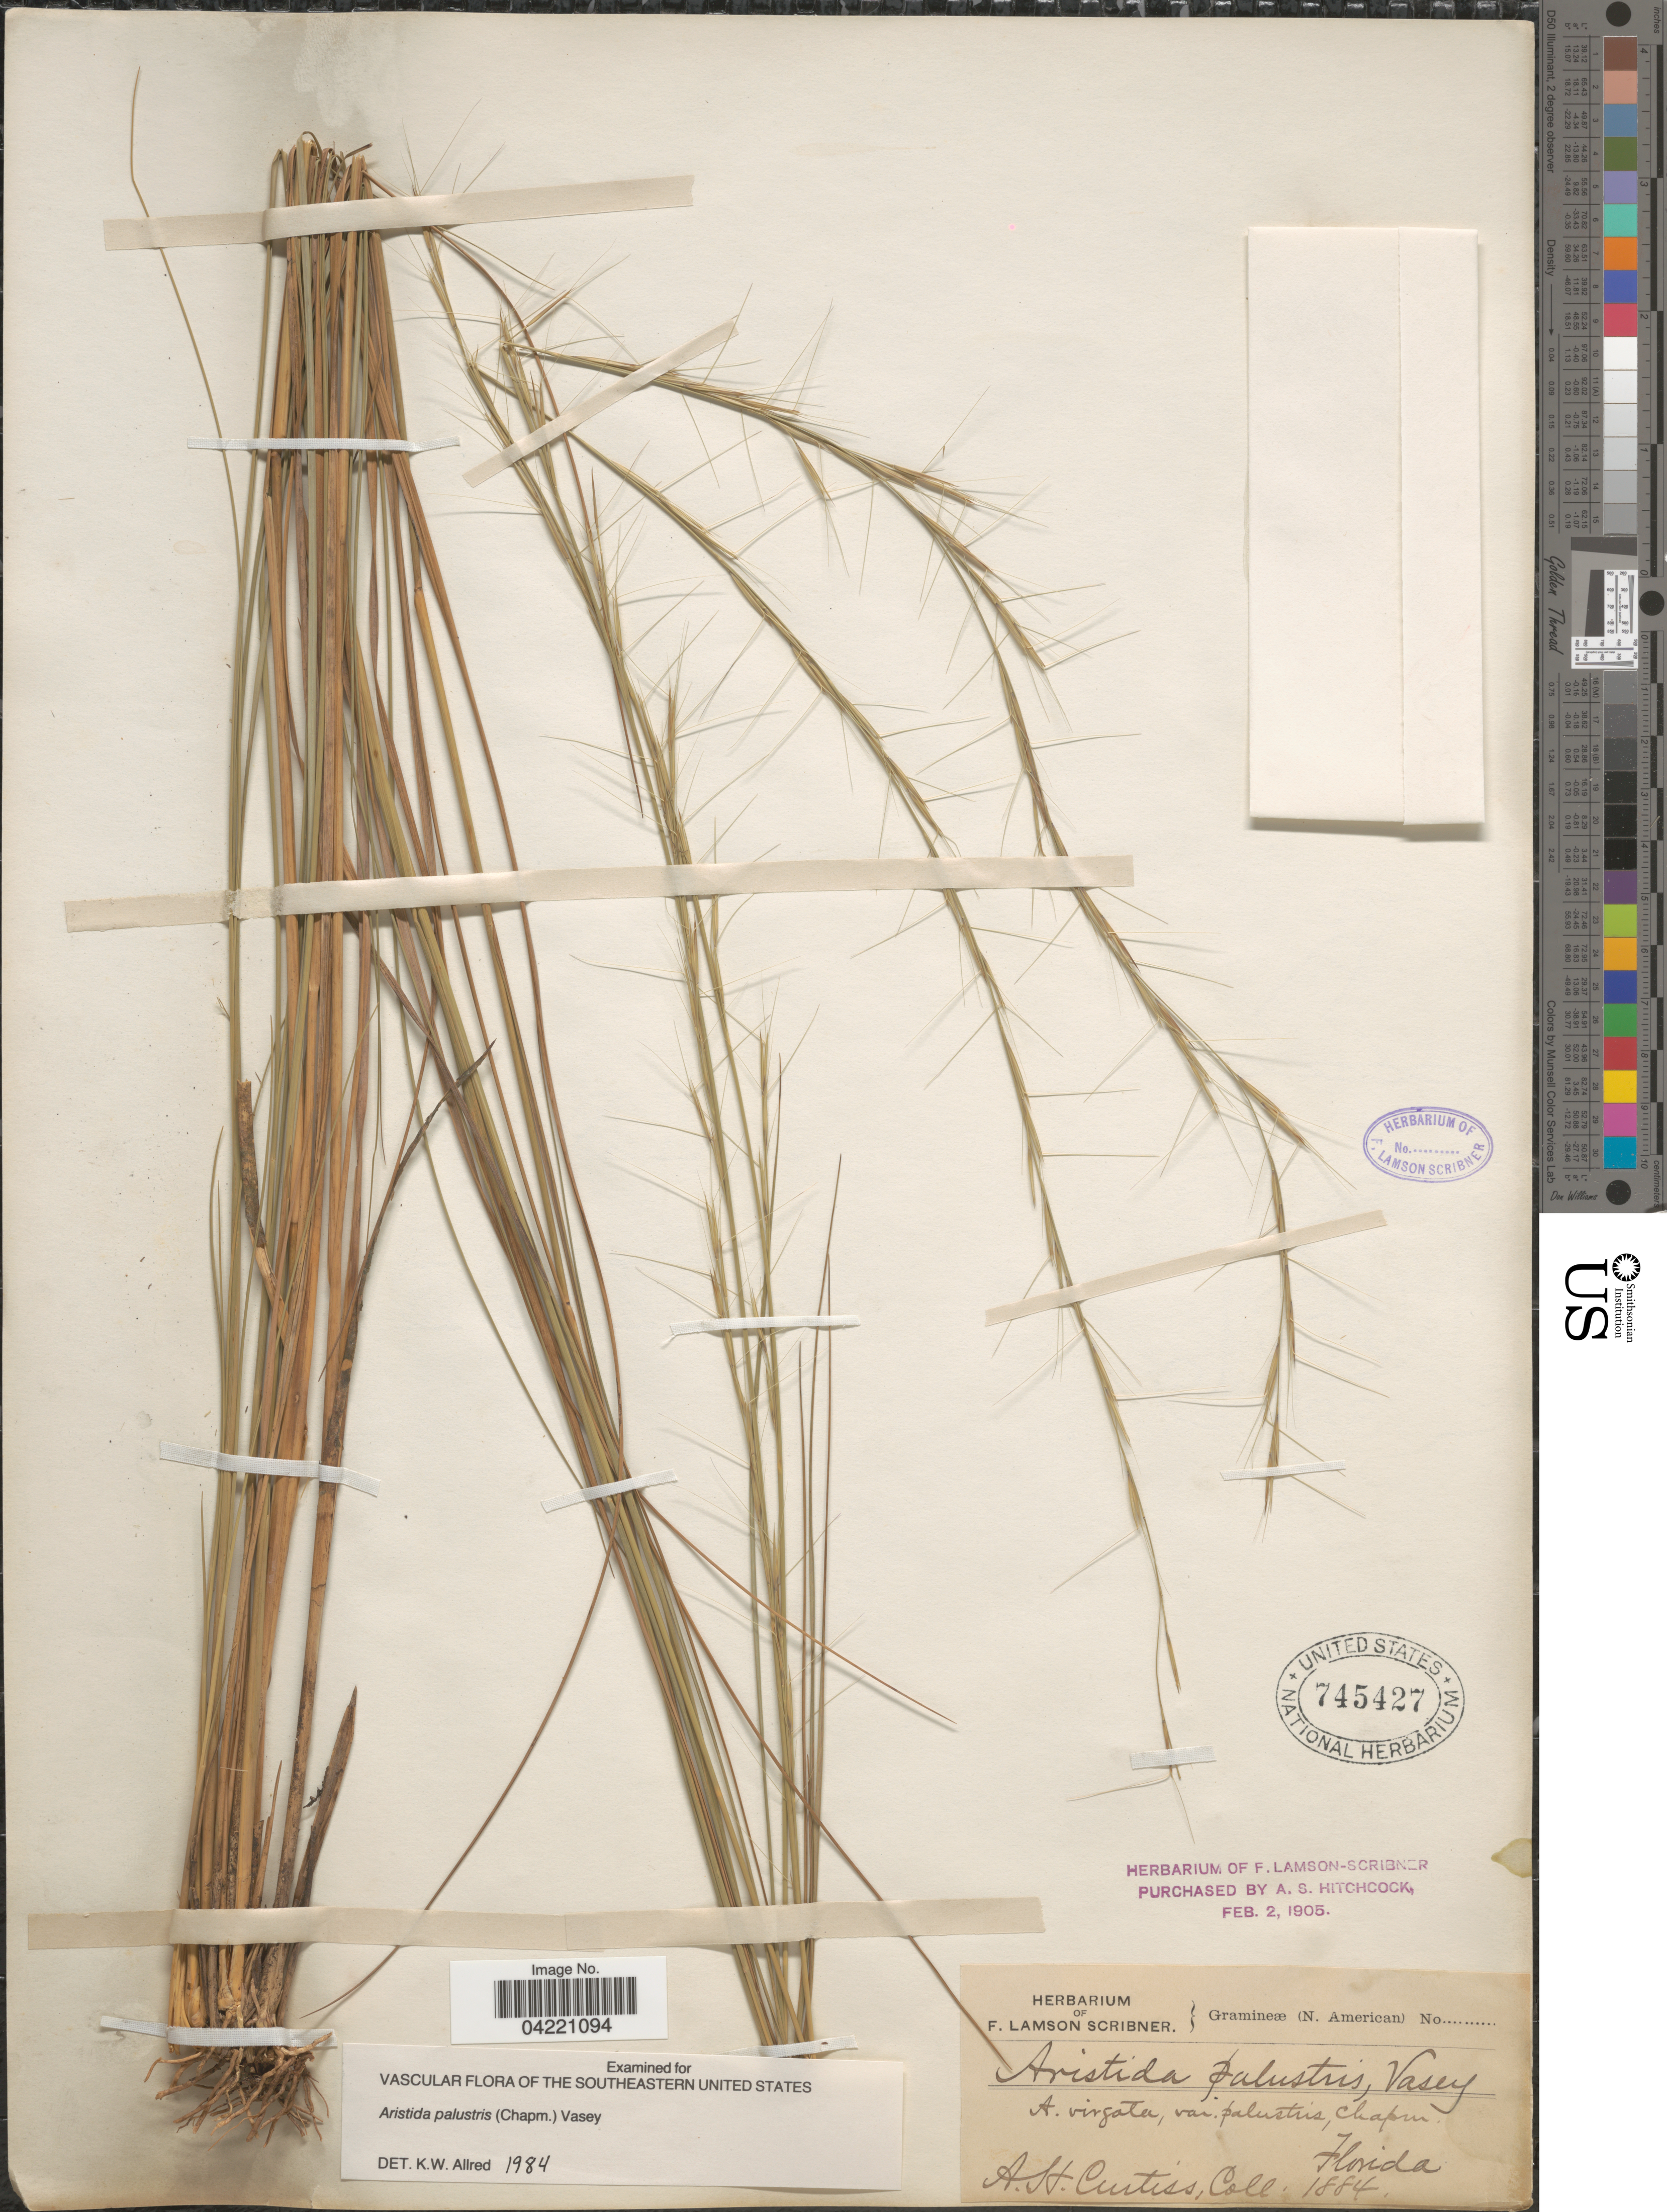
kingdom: Plantae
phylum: Tracheophyta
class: Liliopsida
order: Poales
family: Poaceae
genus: Aristida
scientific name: Aristida palustris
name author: (Chapm.) Vasey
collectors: A. H. Curtiss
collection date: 1884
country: United States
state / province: Florida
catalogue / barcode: US 745427